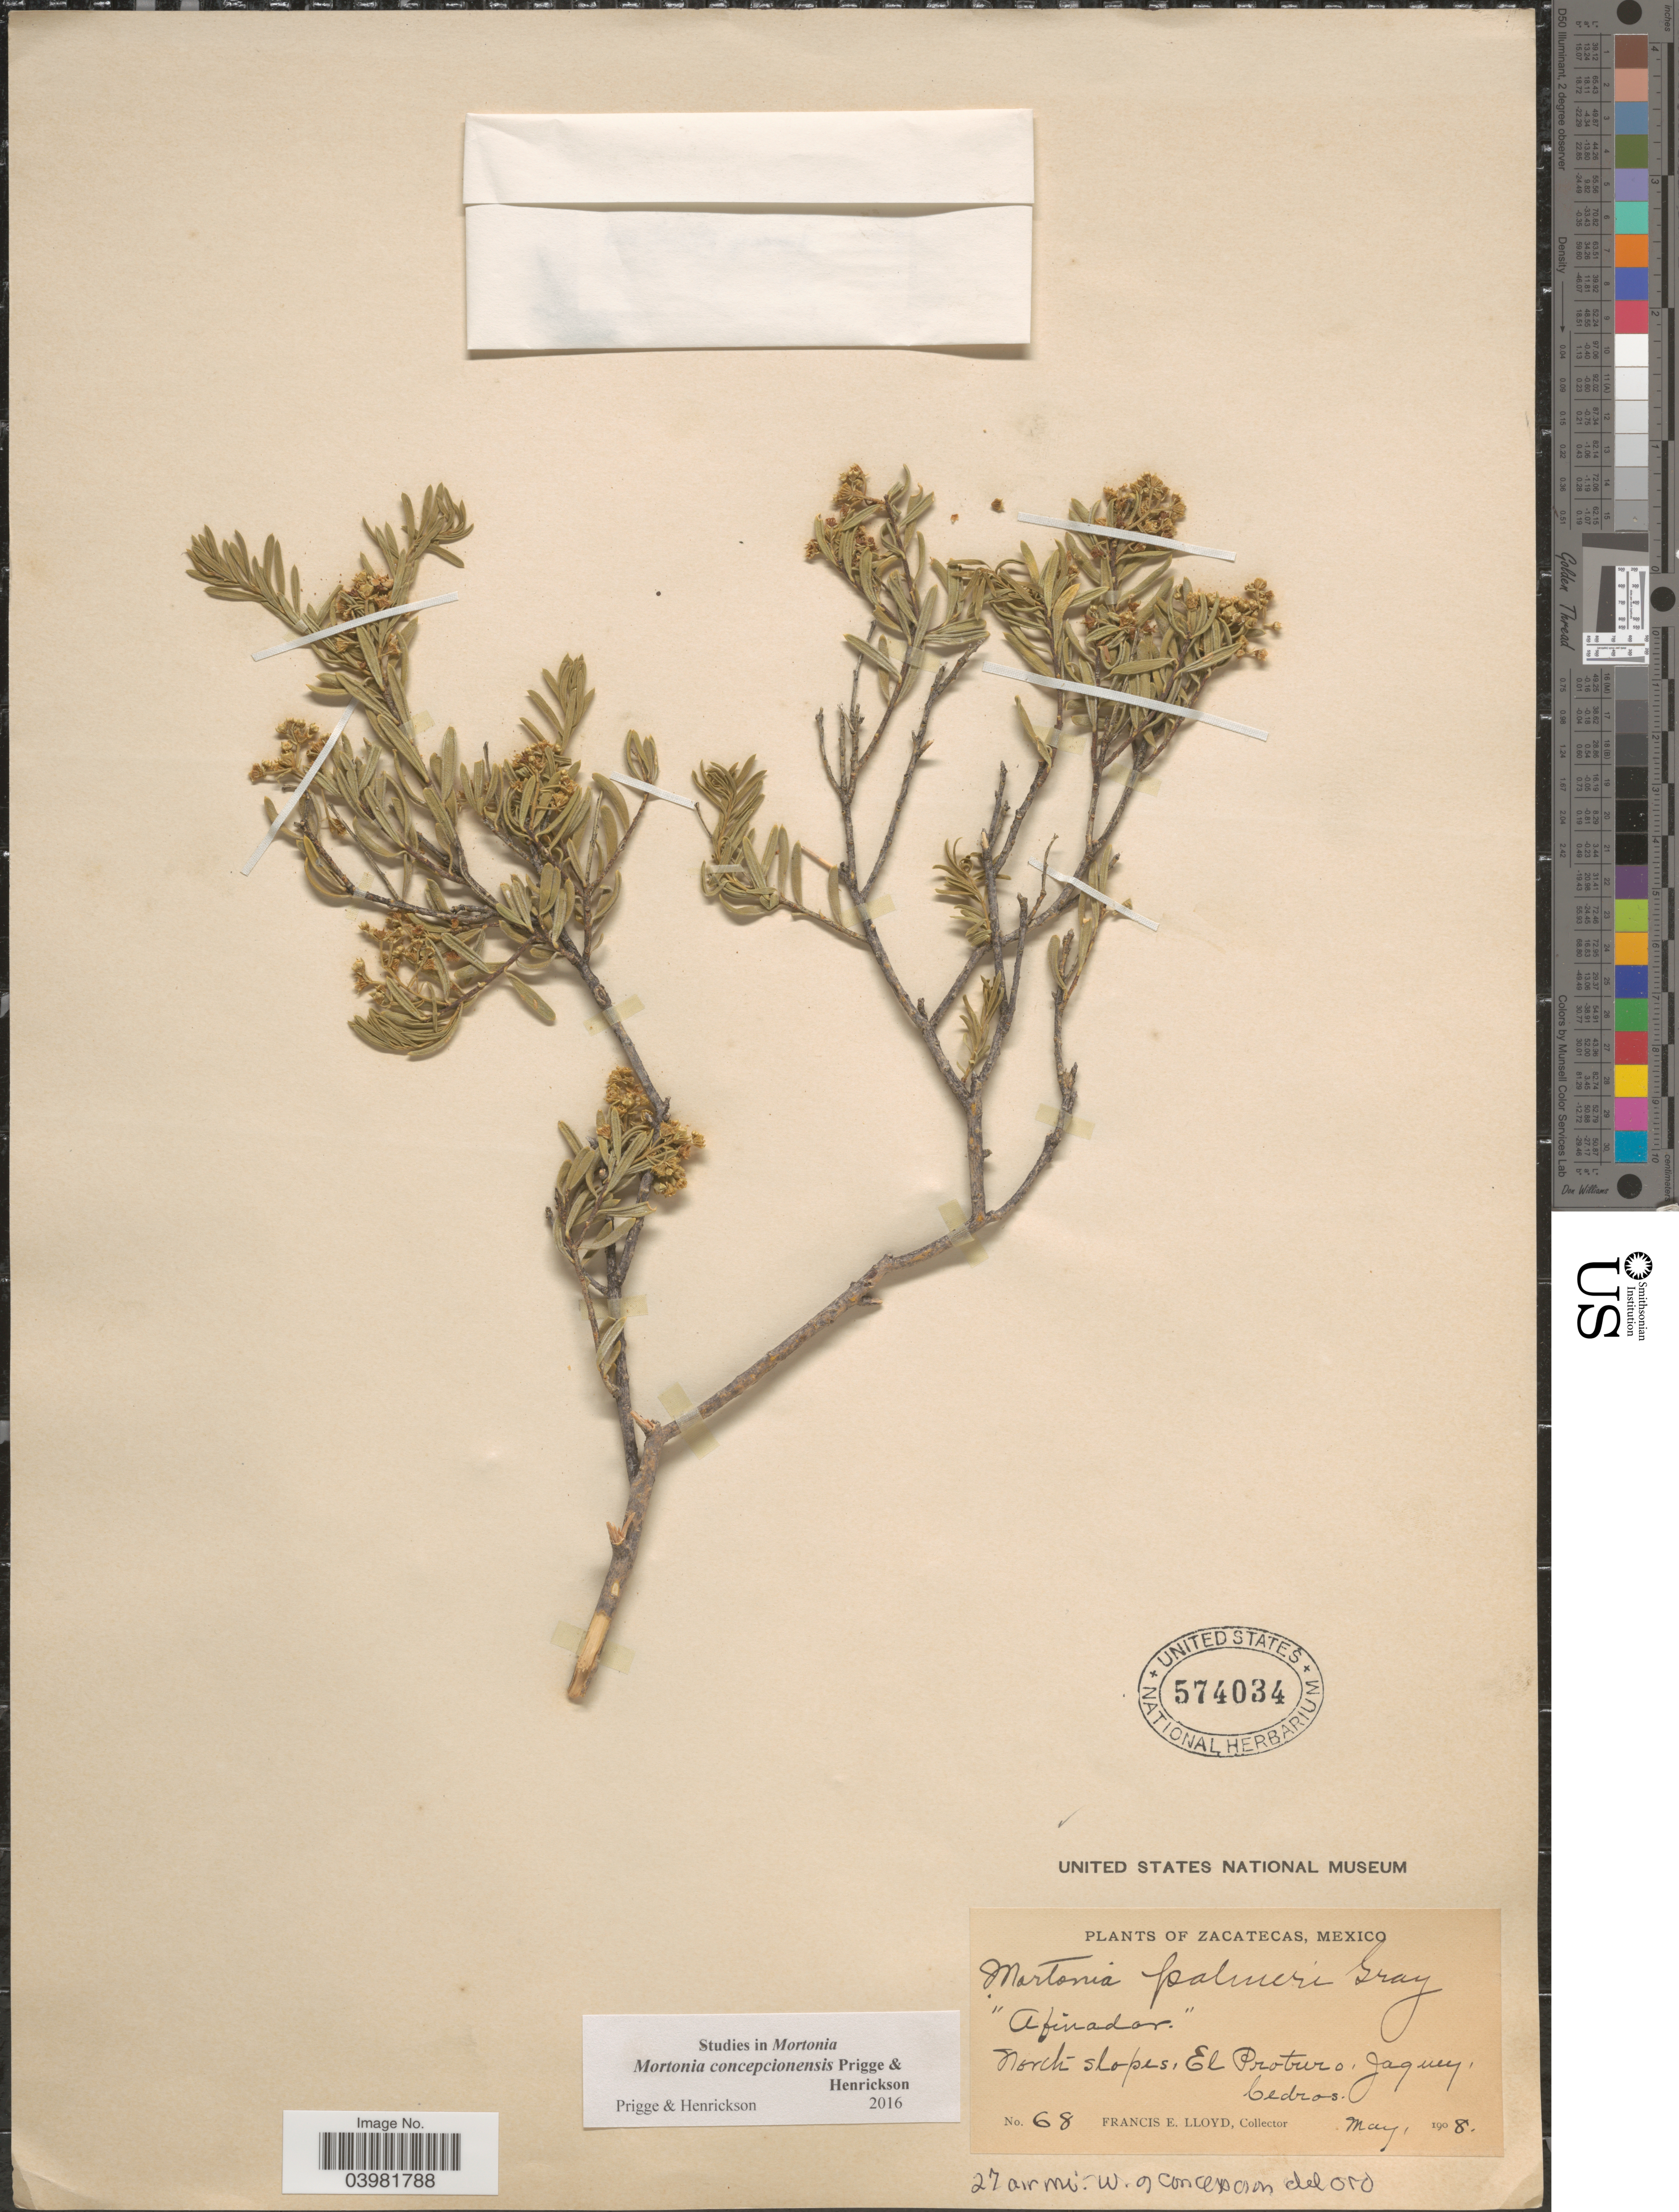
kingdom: Plantae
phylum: Tracheophyta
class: Magnoliopsida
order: Celastrales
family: Celastraceae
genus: Mortonia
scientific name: Mortonia palmeri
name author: Hemsl.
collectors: Lloyd, C. E.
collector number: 68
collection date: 1908-05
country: Mexico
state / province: Zacatecas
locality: North slopes, El Protrero, Jaguey, Cedros. 27 air mi. W. of Concepcion del Oro.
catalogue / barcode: US 574034